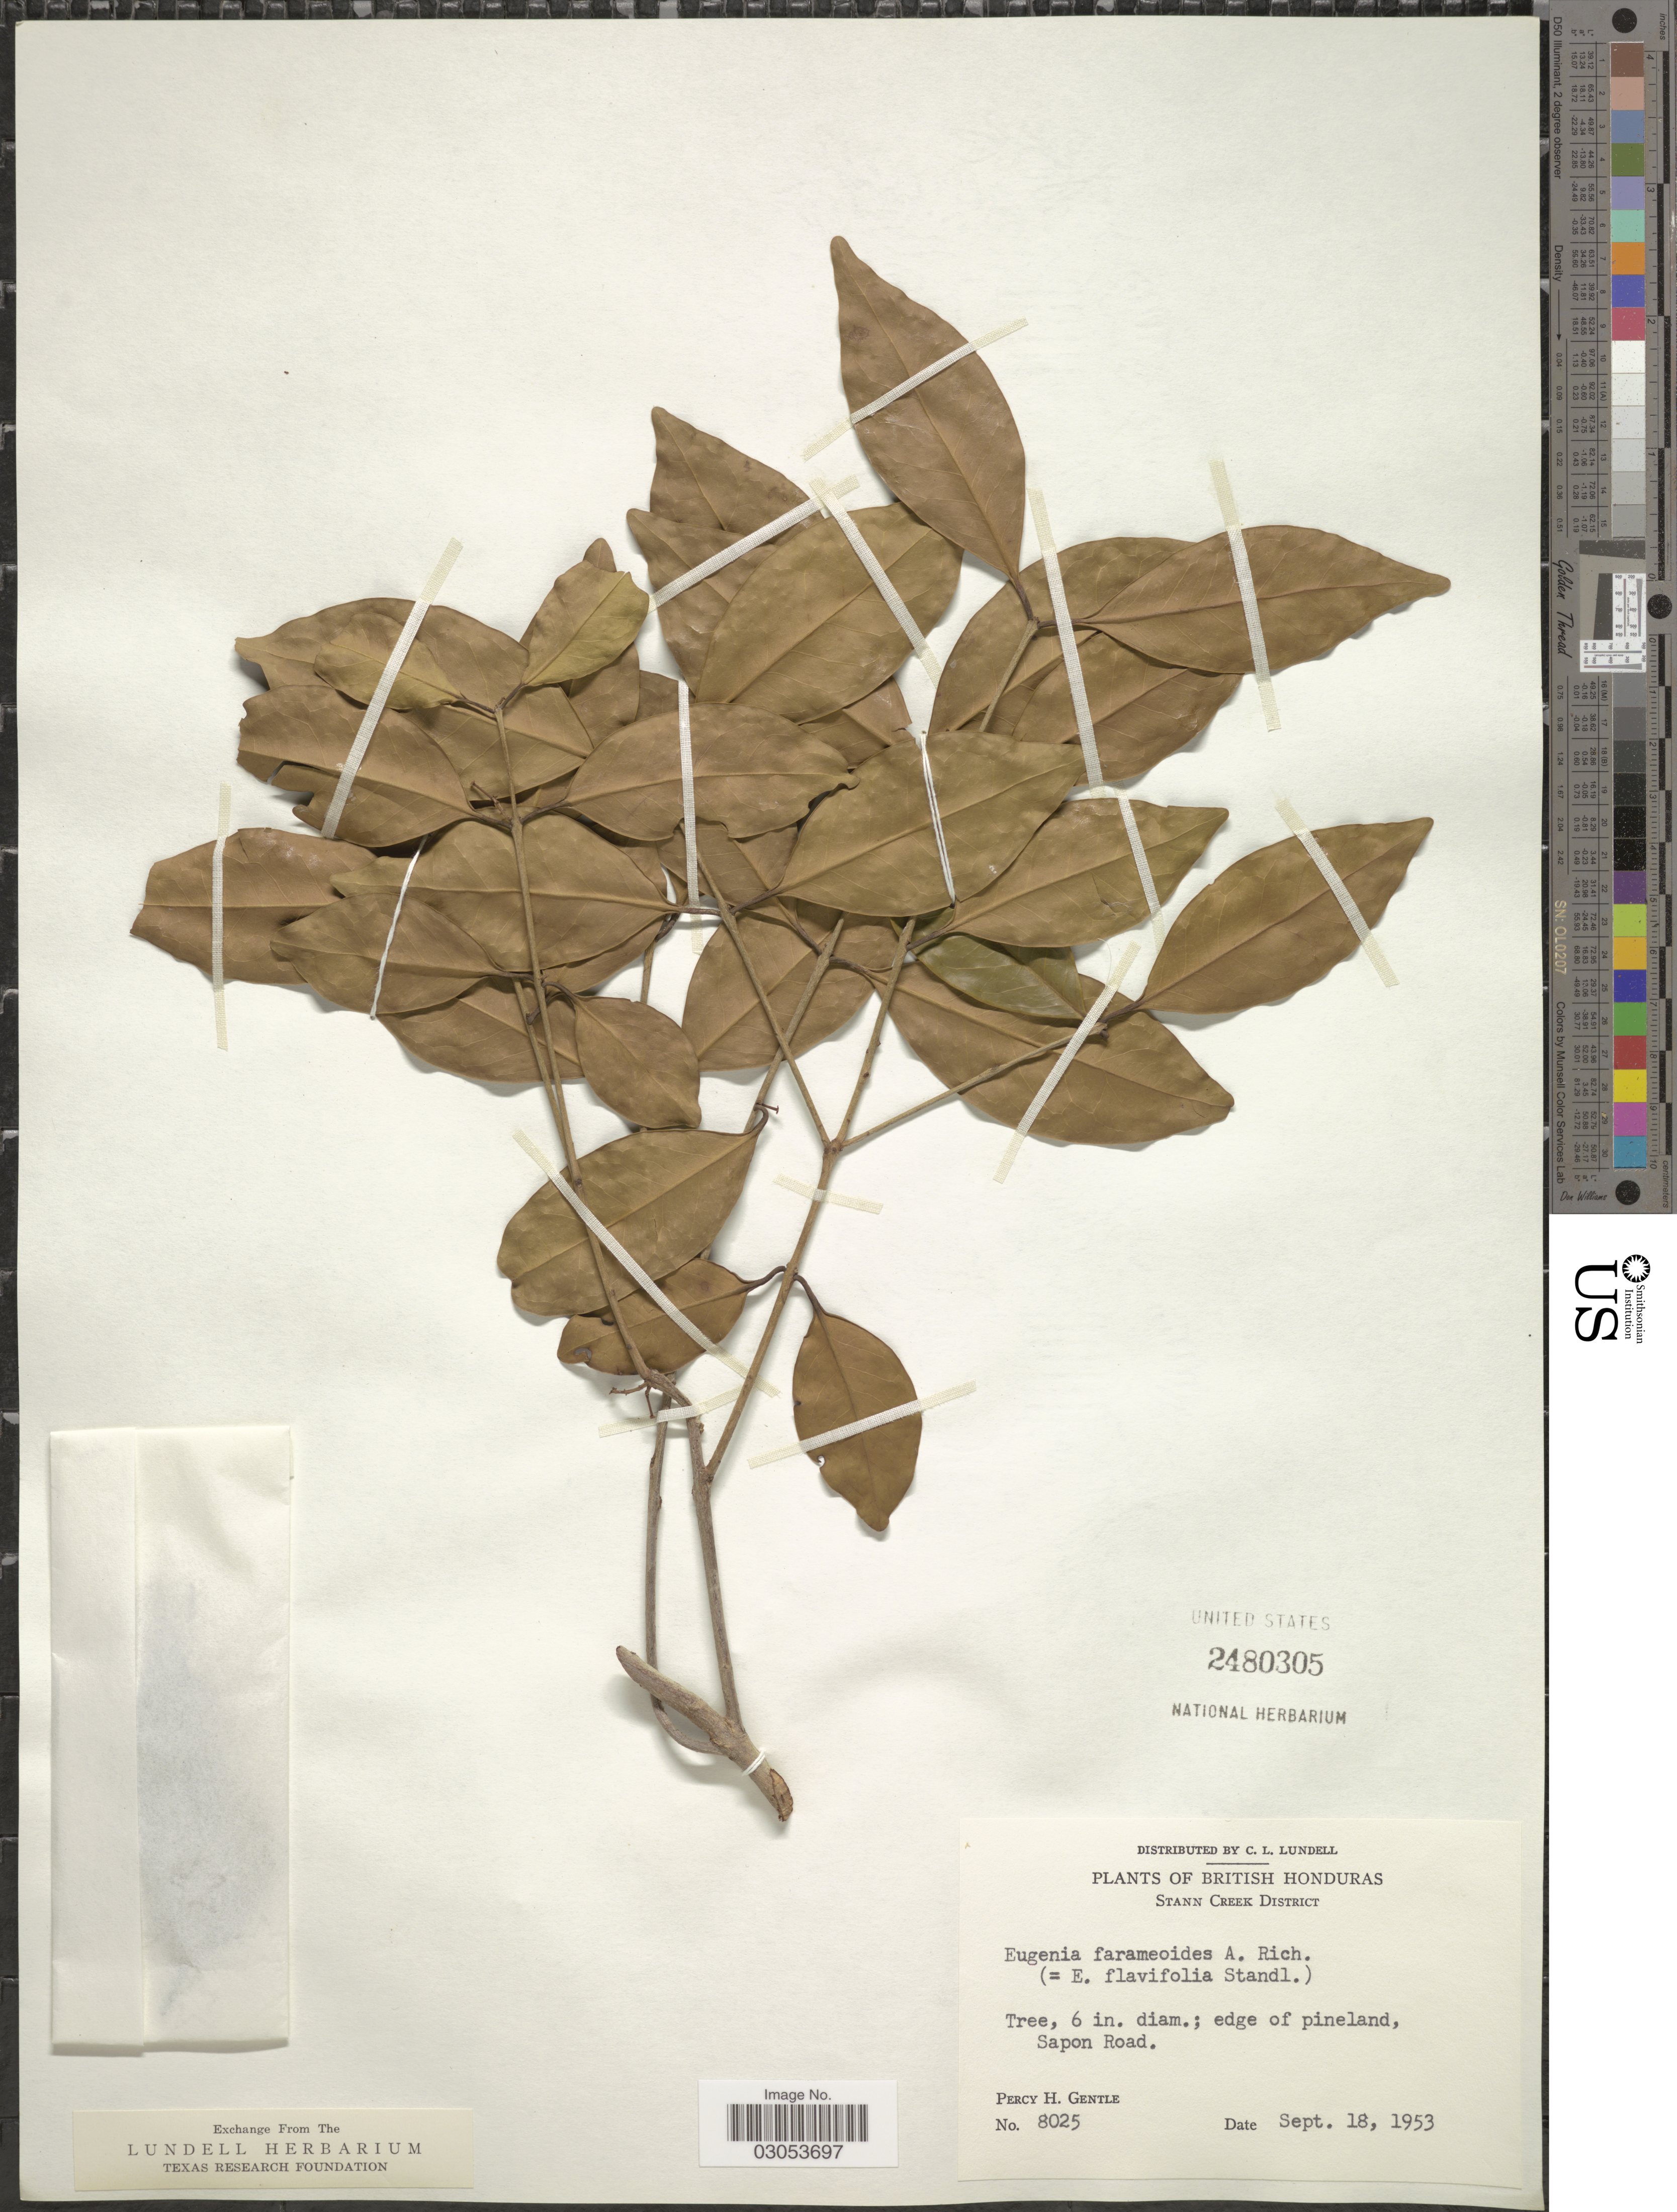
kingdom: Plantae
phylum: Tracheophyta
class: Magnoliopsida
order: Myrtales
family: Myrtaceae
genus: Eugenia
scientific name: Eugenia farameoides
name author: A. Rich.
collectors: P. H. Gentle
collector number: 8025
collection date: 1953-09-18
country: Belize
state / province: Stann Creek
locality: British Honduras. Stann Creek District, edge of pineland, Sapon Road.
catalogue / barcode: US 2480305